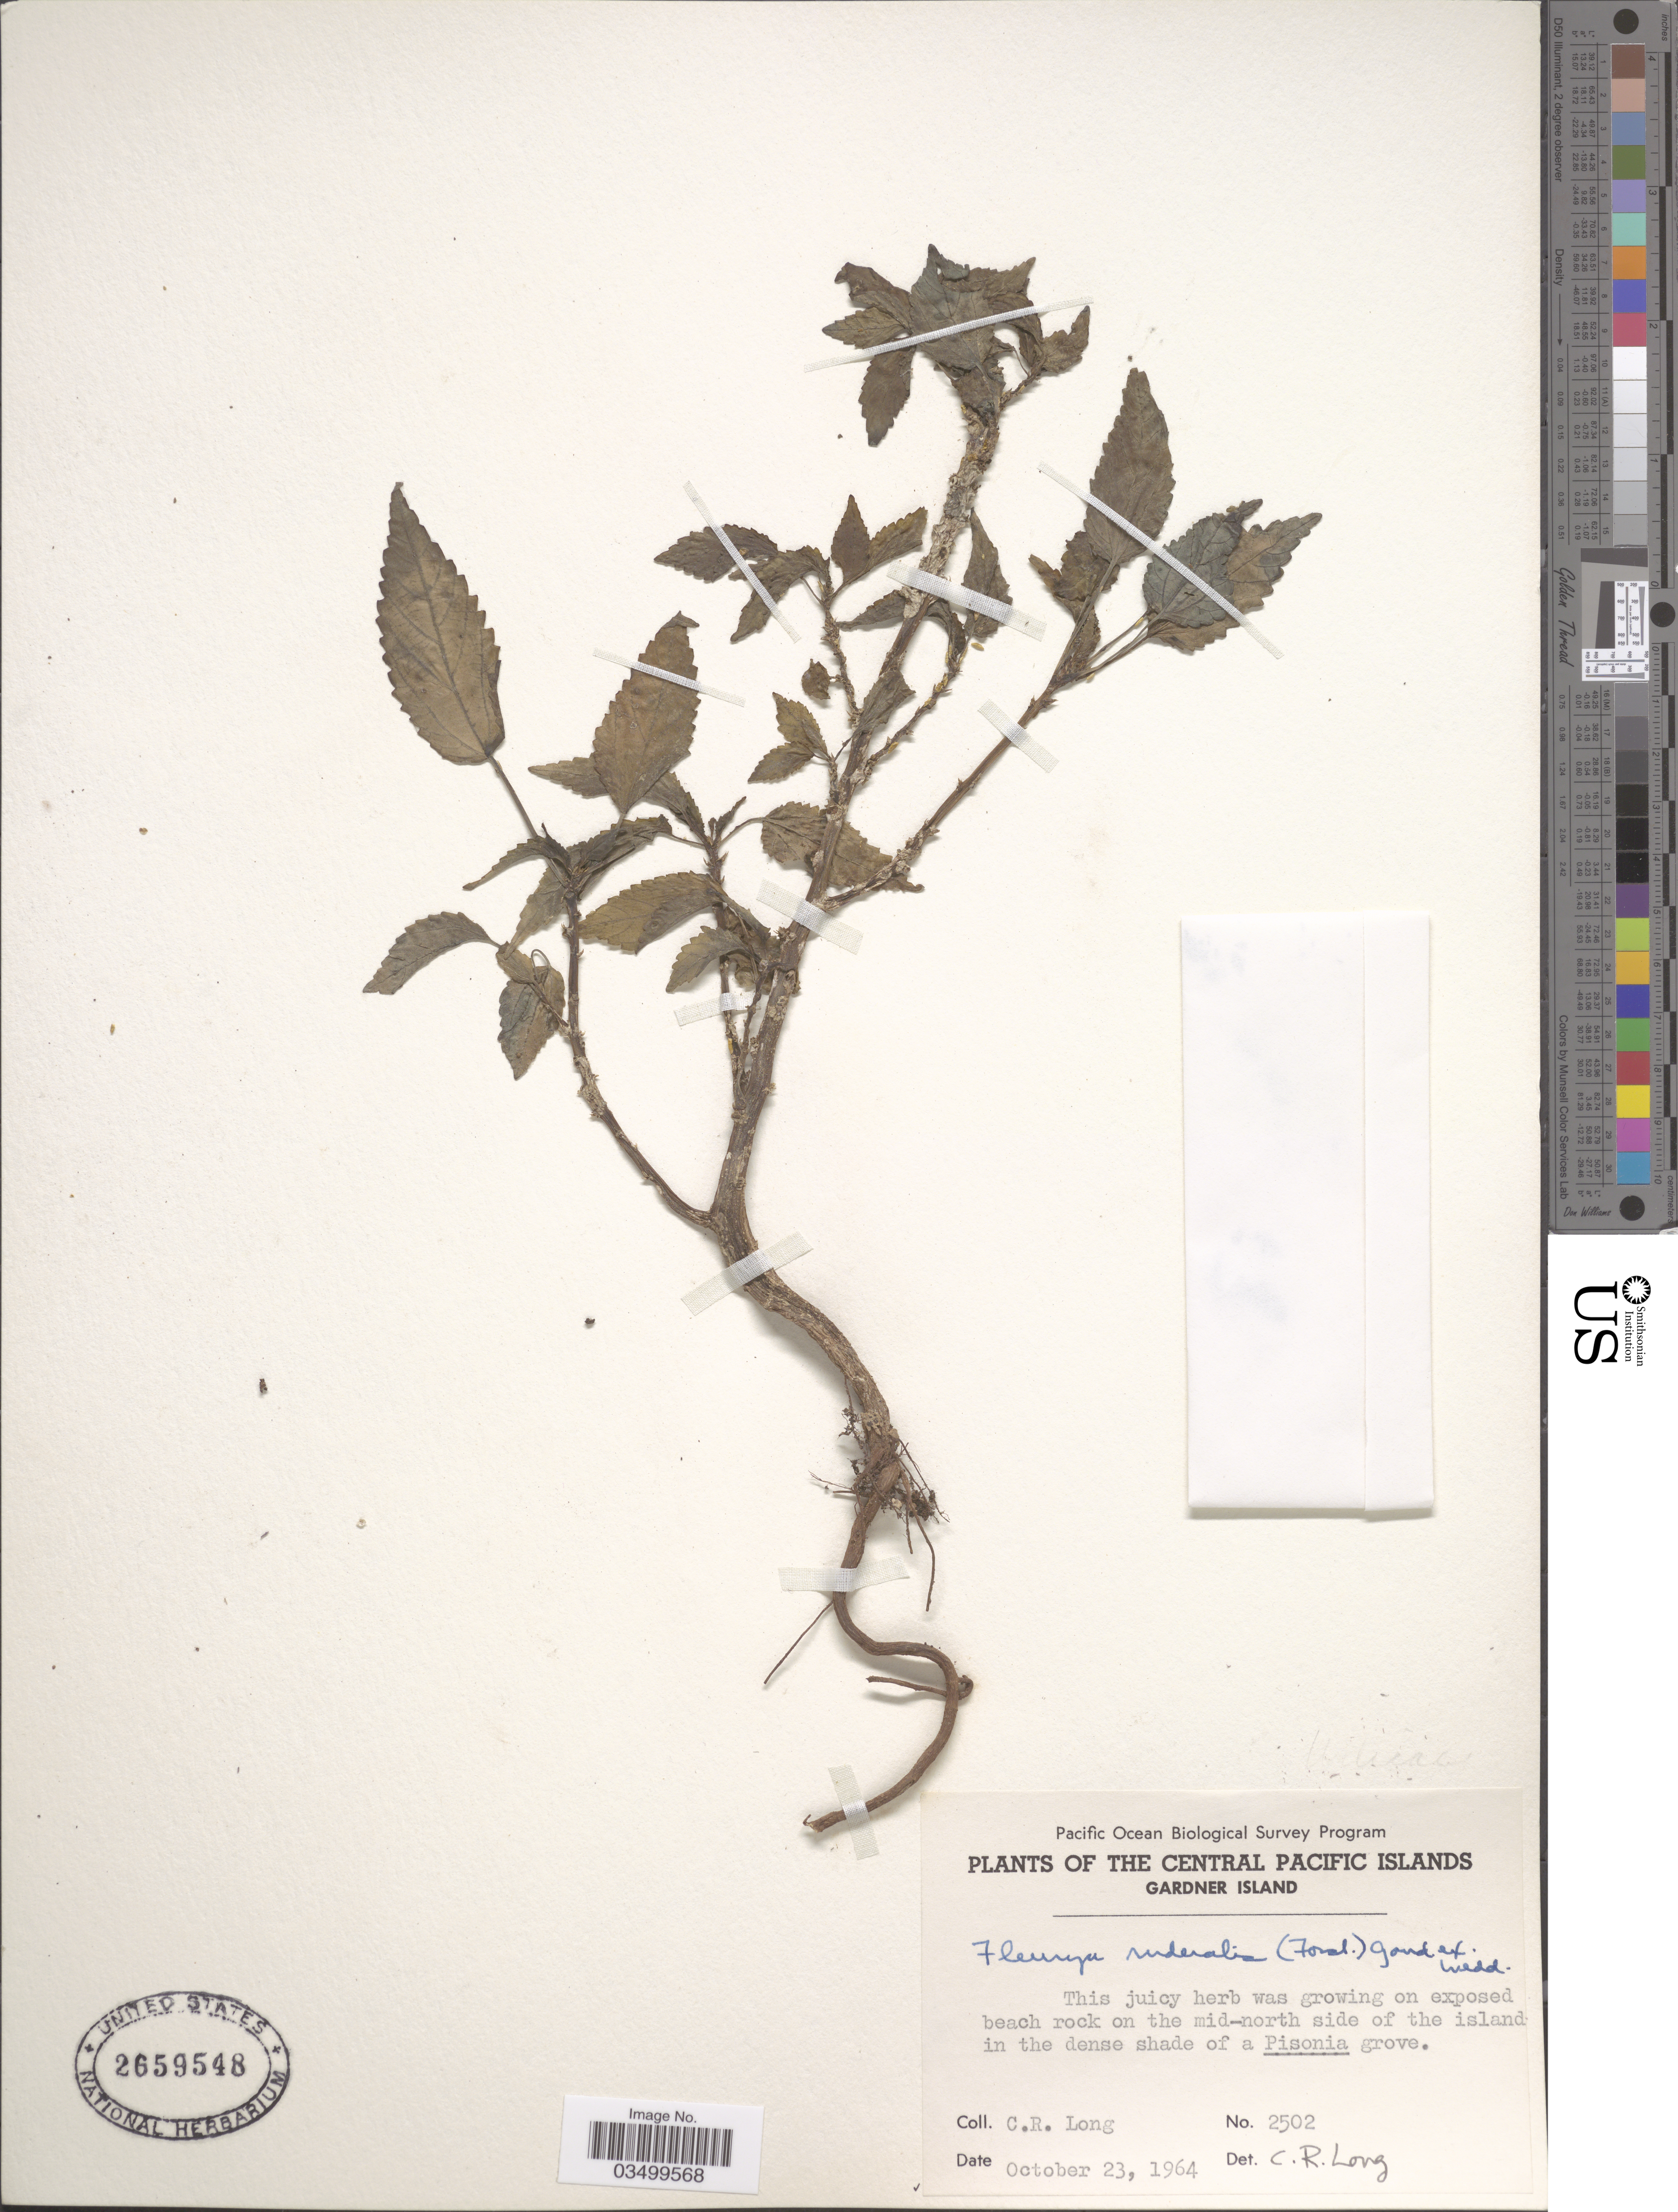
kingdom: Plantae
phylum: Tracheophyta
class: Magnoliopsida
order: Rosales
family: Urticaceae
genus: Laportea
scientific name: Laportea ruderalis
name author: (G. Forst.) Chew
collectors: C. R. Long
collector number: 2502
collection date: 1964-10-23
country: Kiribati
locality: Central Pacific Islands. Gardner Island. Pisonia grove.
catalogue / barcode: US 2659548